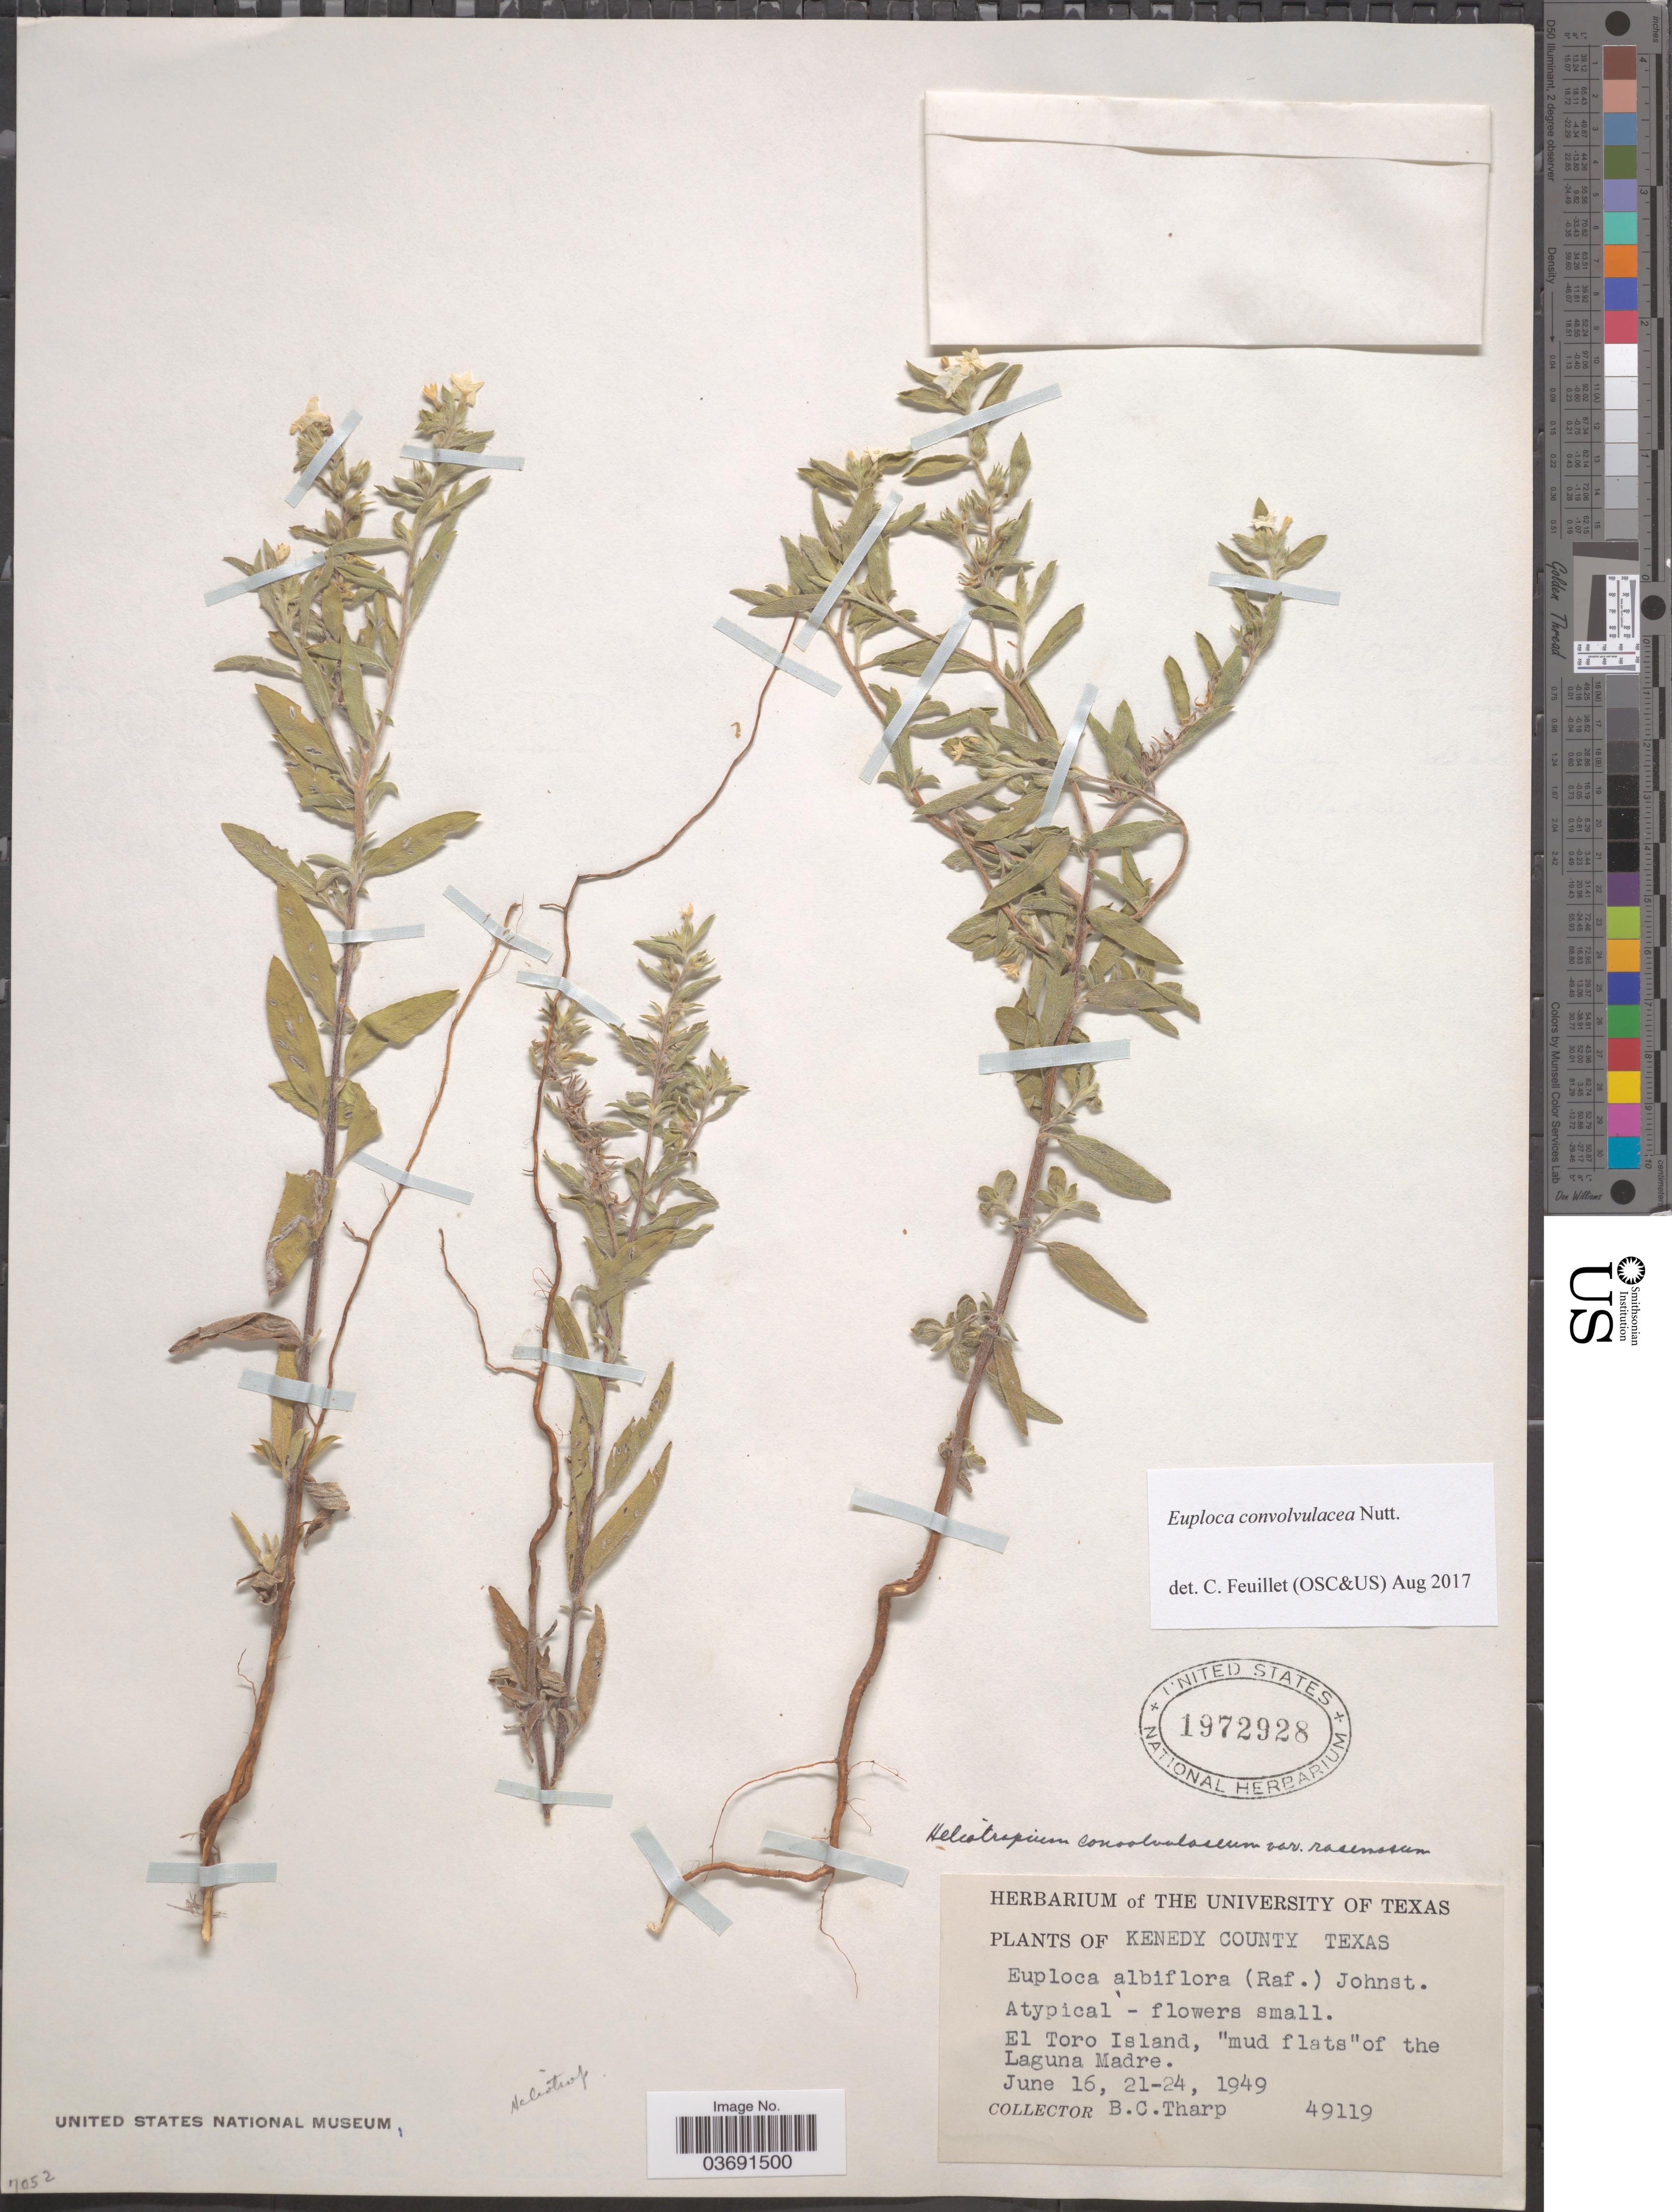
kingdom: Plantae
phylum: Tracheophyta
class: Magnoliopsida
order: Boraginales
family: Heliotropiaceae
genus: Euploca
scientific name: Euploca convolvulacea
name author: Nutt.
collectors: B. C. Tharp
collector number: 49119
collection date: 1949-06-16/1949-06-24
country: United States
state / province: Texas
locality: Kenedy County. El Toro Island, "mud flats"of the Laguna Madre.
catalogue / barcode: US 1972928